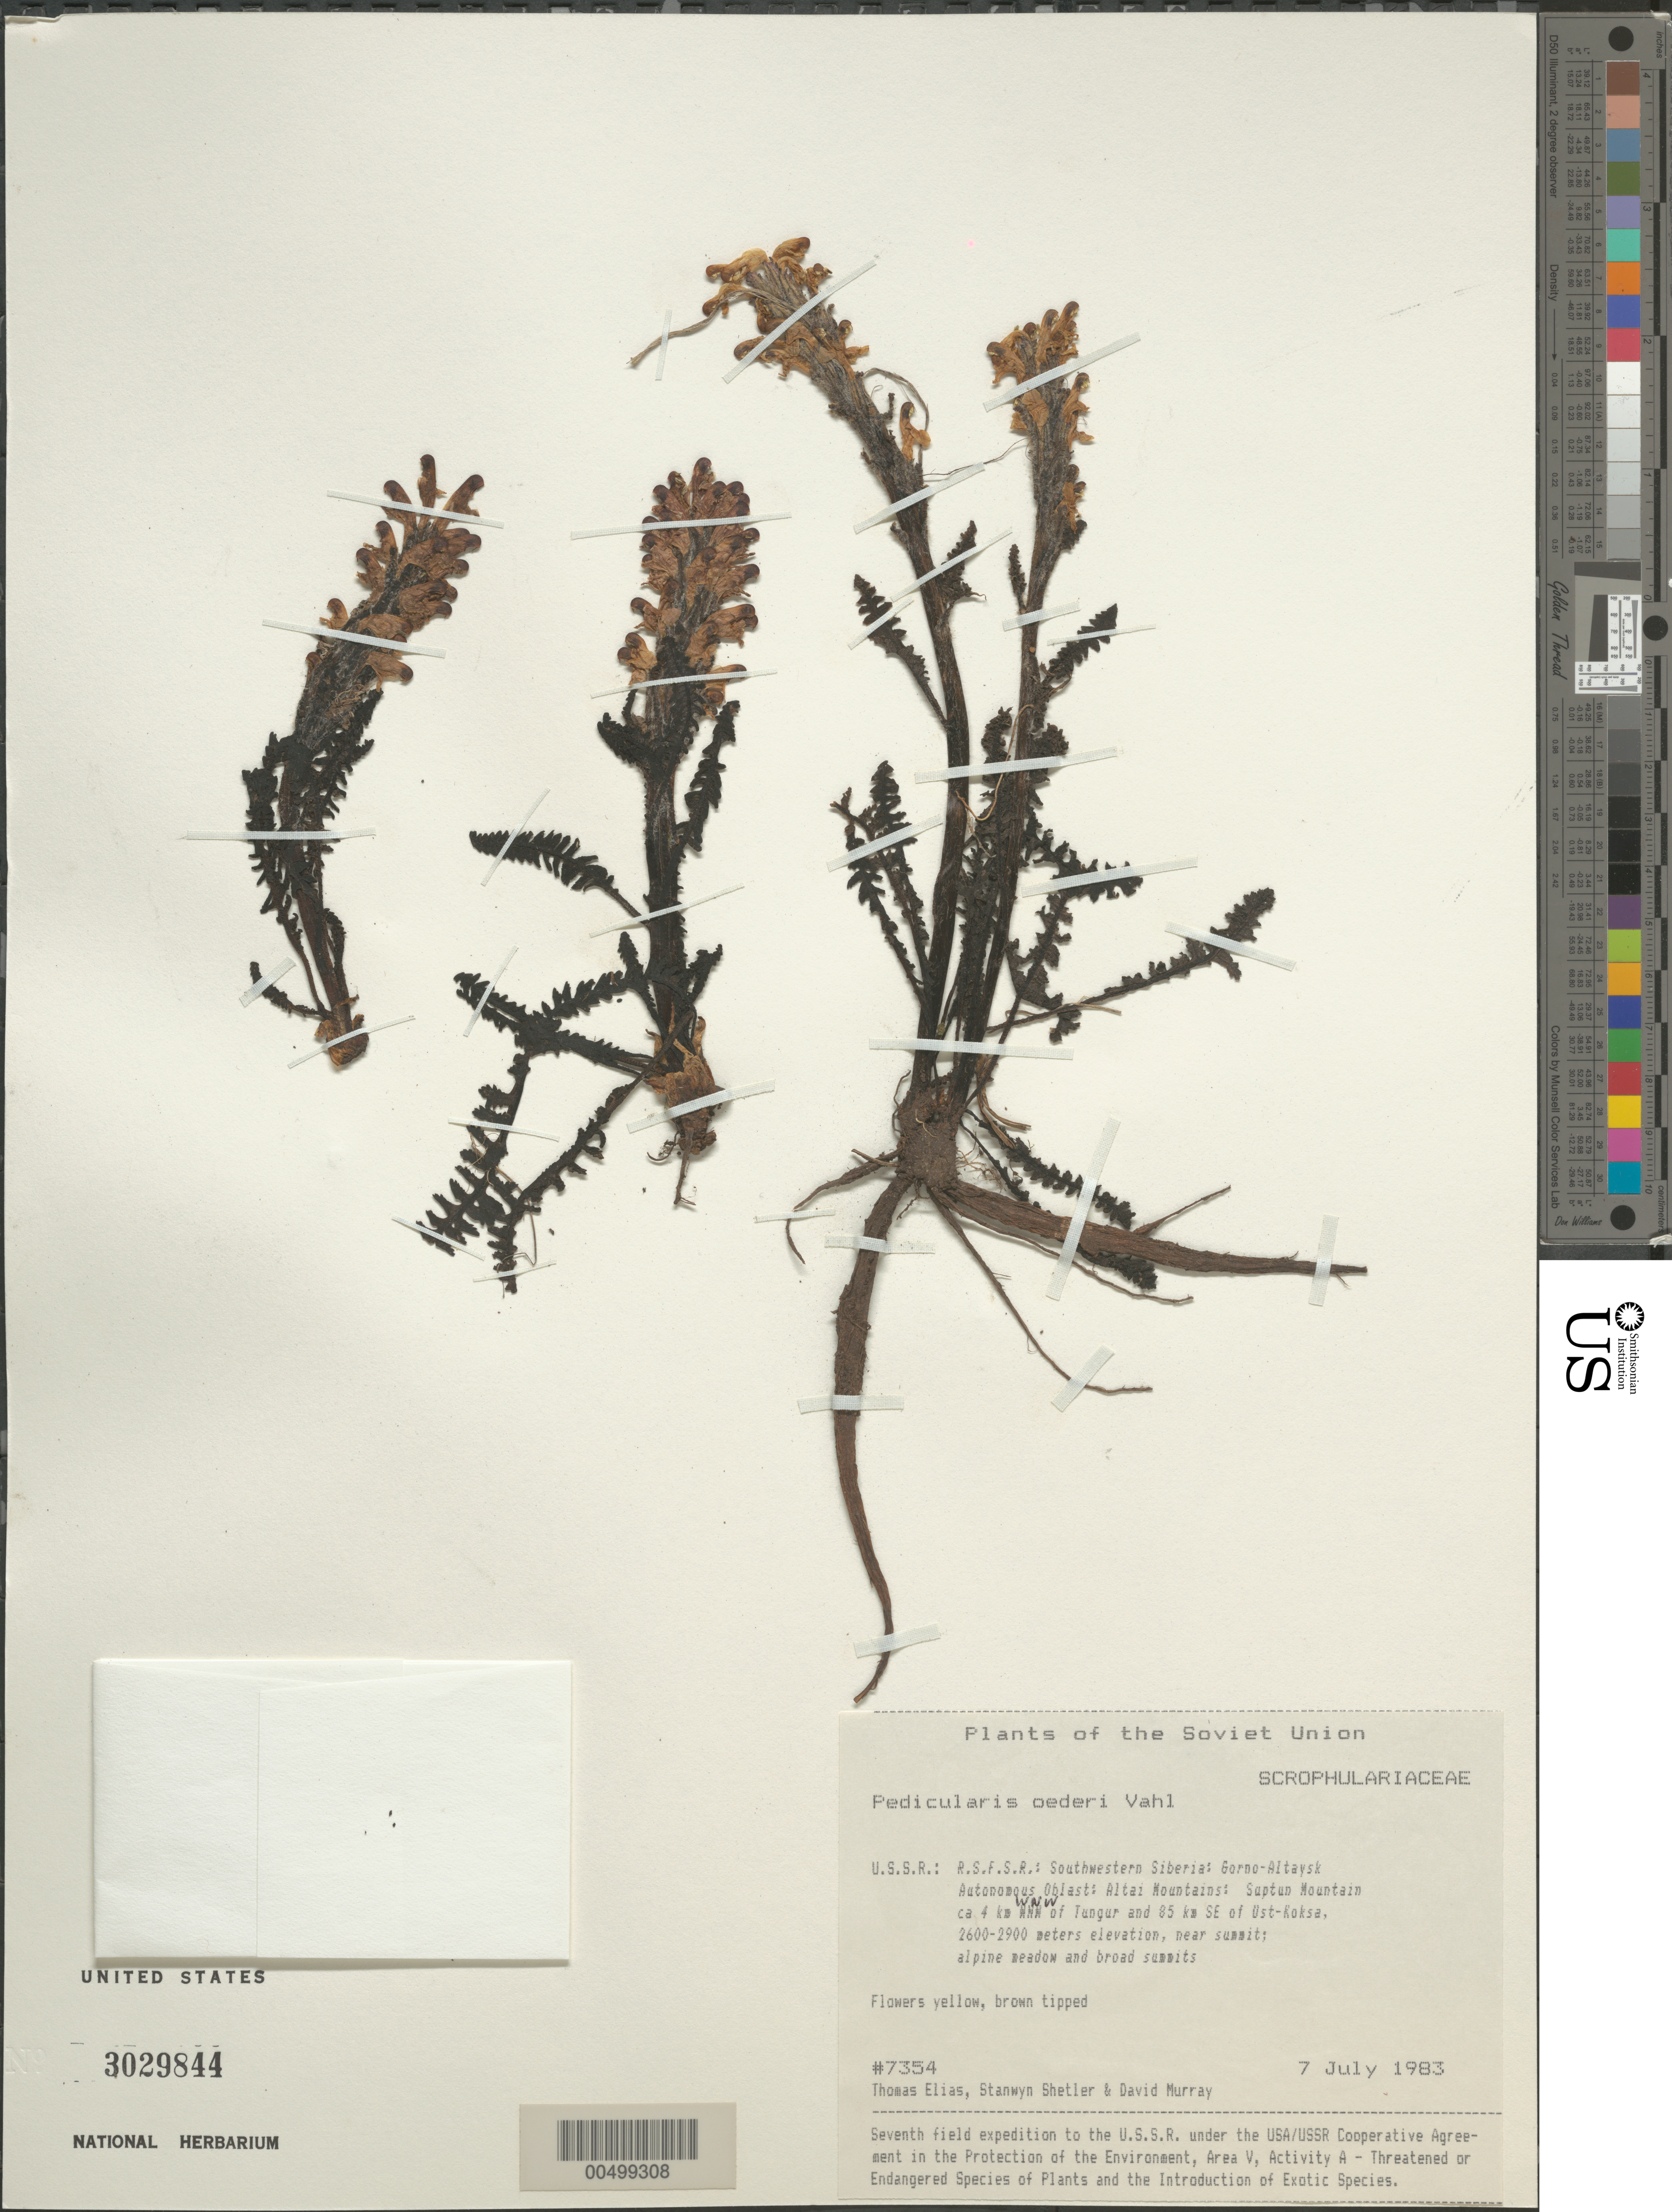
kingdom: Plantae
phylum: Tracheophyta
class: Magnoliopsida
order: Lamiales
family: Orobanchaceae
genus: Pedicularis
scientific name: Pedicularis oederi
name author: Vahl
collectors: T. Elias, S. Shetler & D. F. Murray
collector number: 7354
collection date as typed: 07 Jul 1983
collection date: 1983-07-07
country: Russian Federation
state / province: Altai Republic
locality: Altai Mountains, Suptun Mountain, ca. 4 km WNW of Tungur and 85 km SE of Ust-Koksa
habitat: near summit; alpine meadows and broad summits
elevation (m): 2600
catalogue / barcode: US 3029844